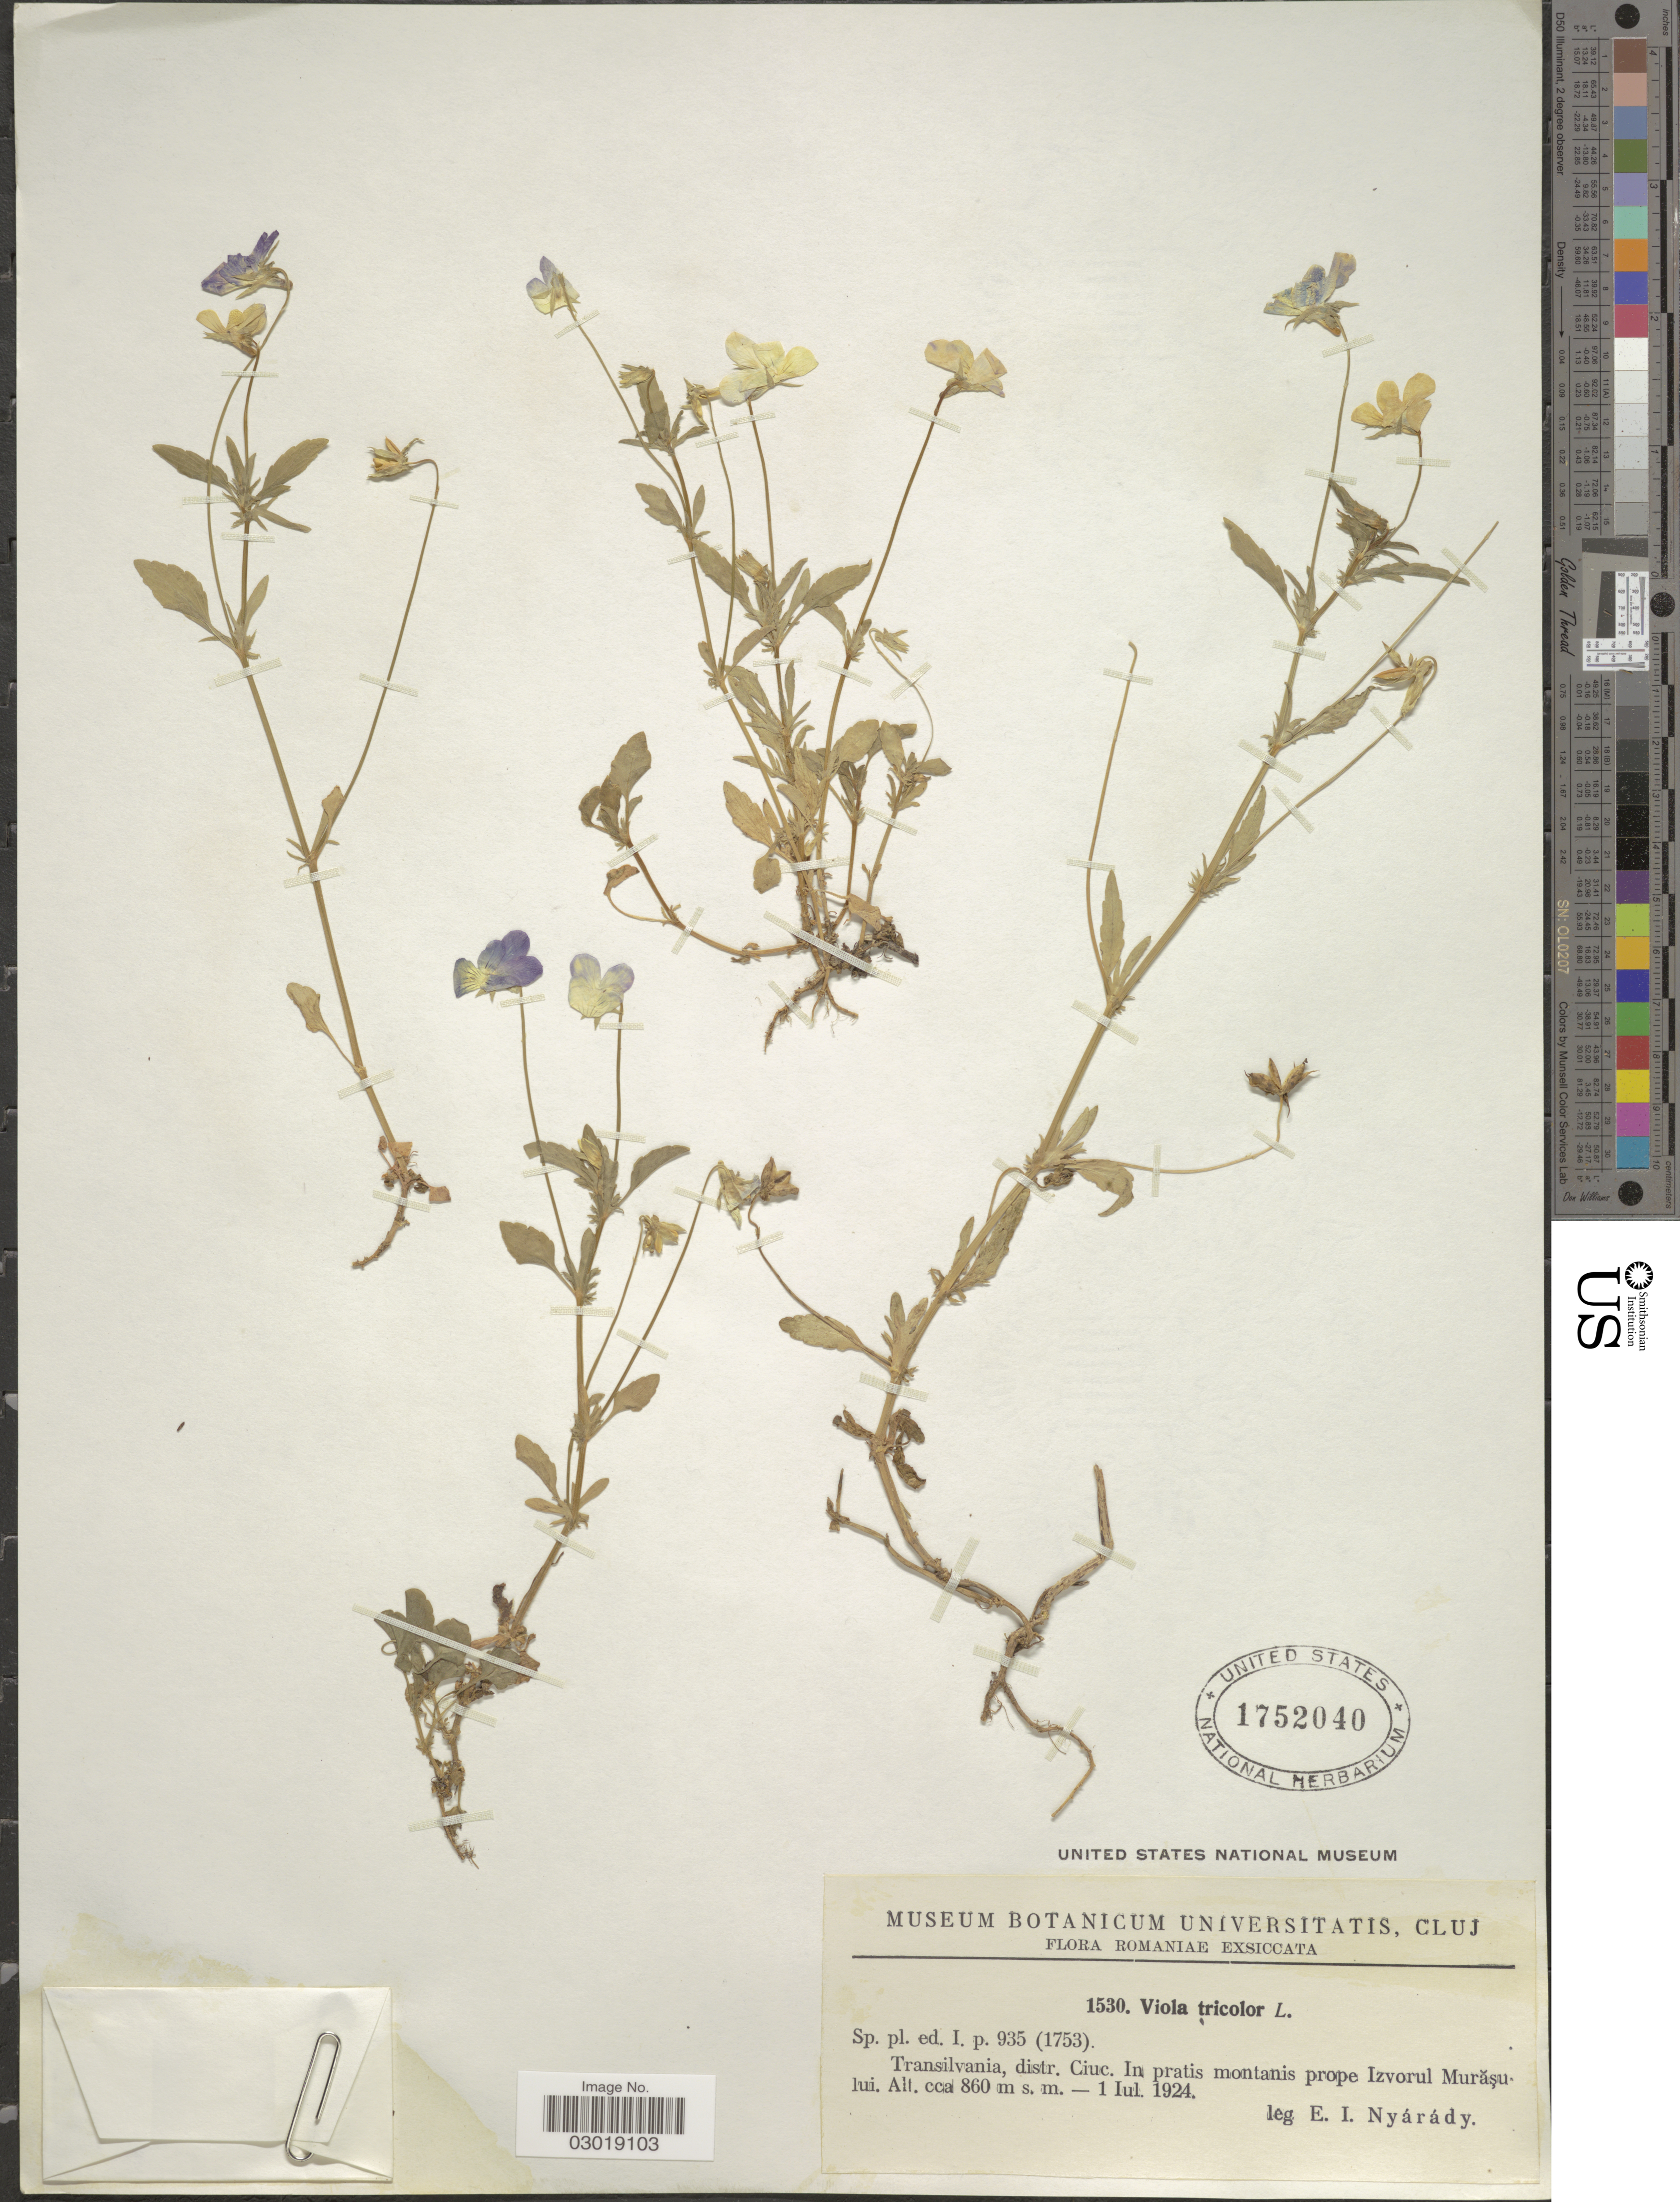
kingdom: Plantae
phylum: Tracheophyta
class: Magnoliopsida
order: Malpighiales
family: Violaceae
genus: Viola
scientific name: Viola tricolor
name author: L.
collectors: E. Nyárády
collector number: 1530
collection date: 1924-07-01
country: Romania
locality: Romaniae, Transilvania, distr. Ciuc. In pratis montanius prope Izvorul Murasului.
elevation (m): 860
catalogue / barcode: US 1752040